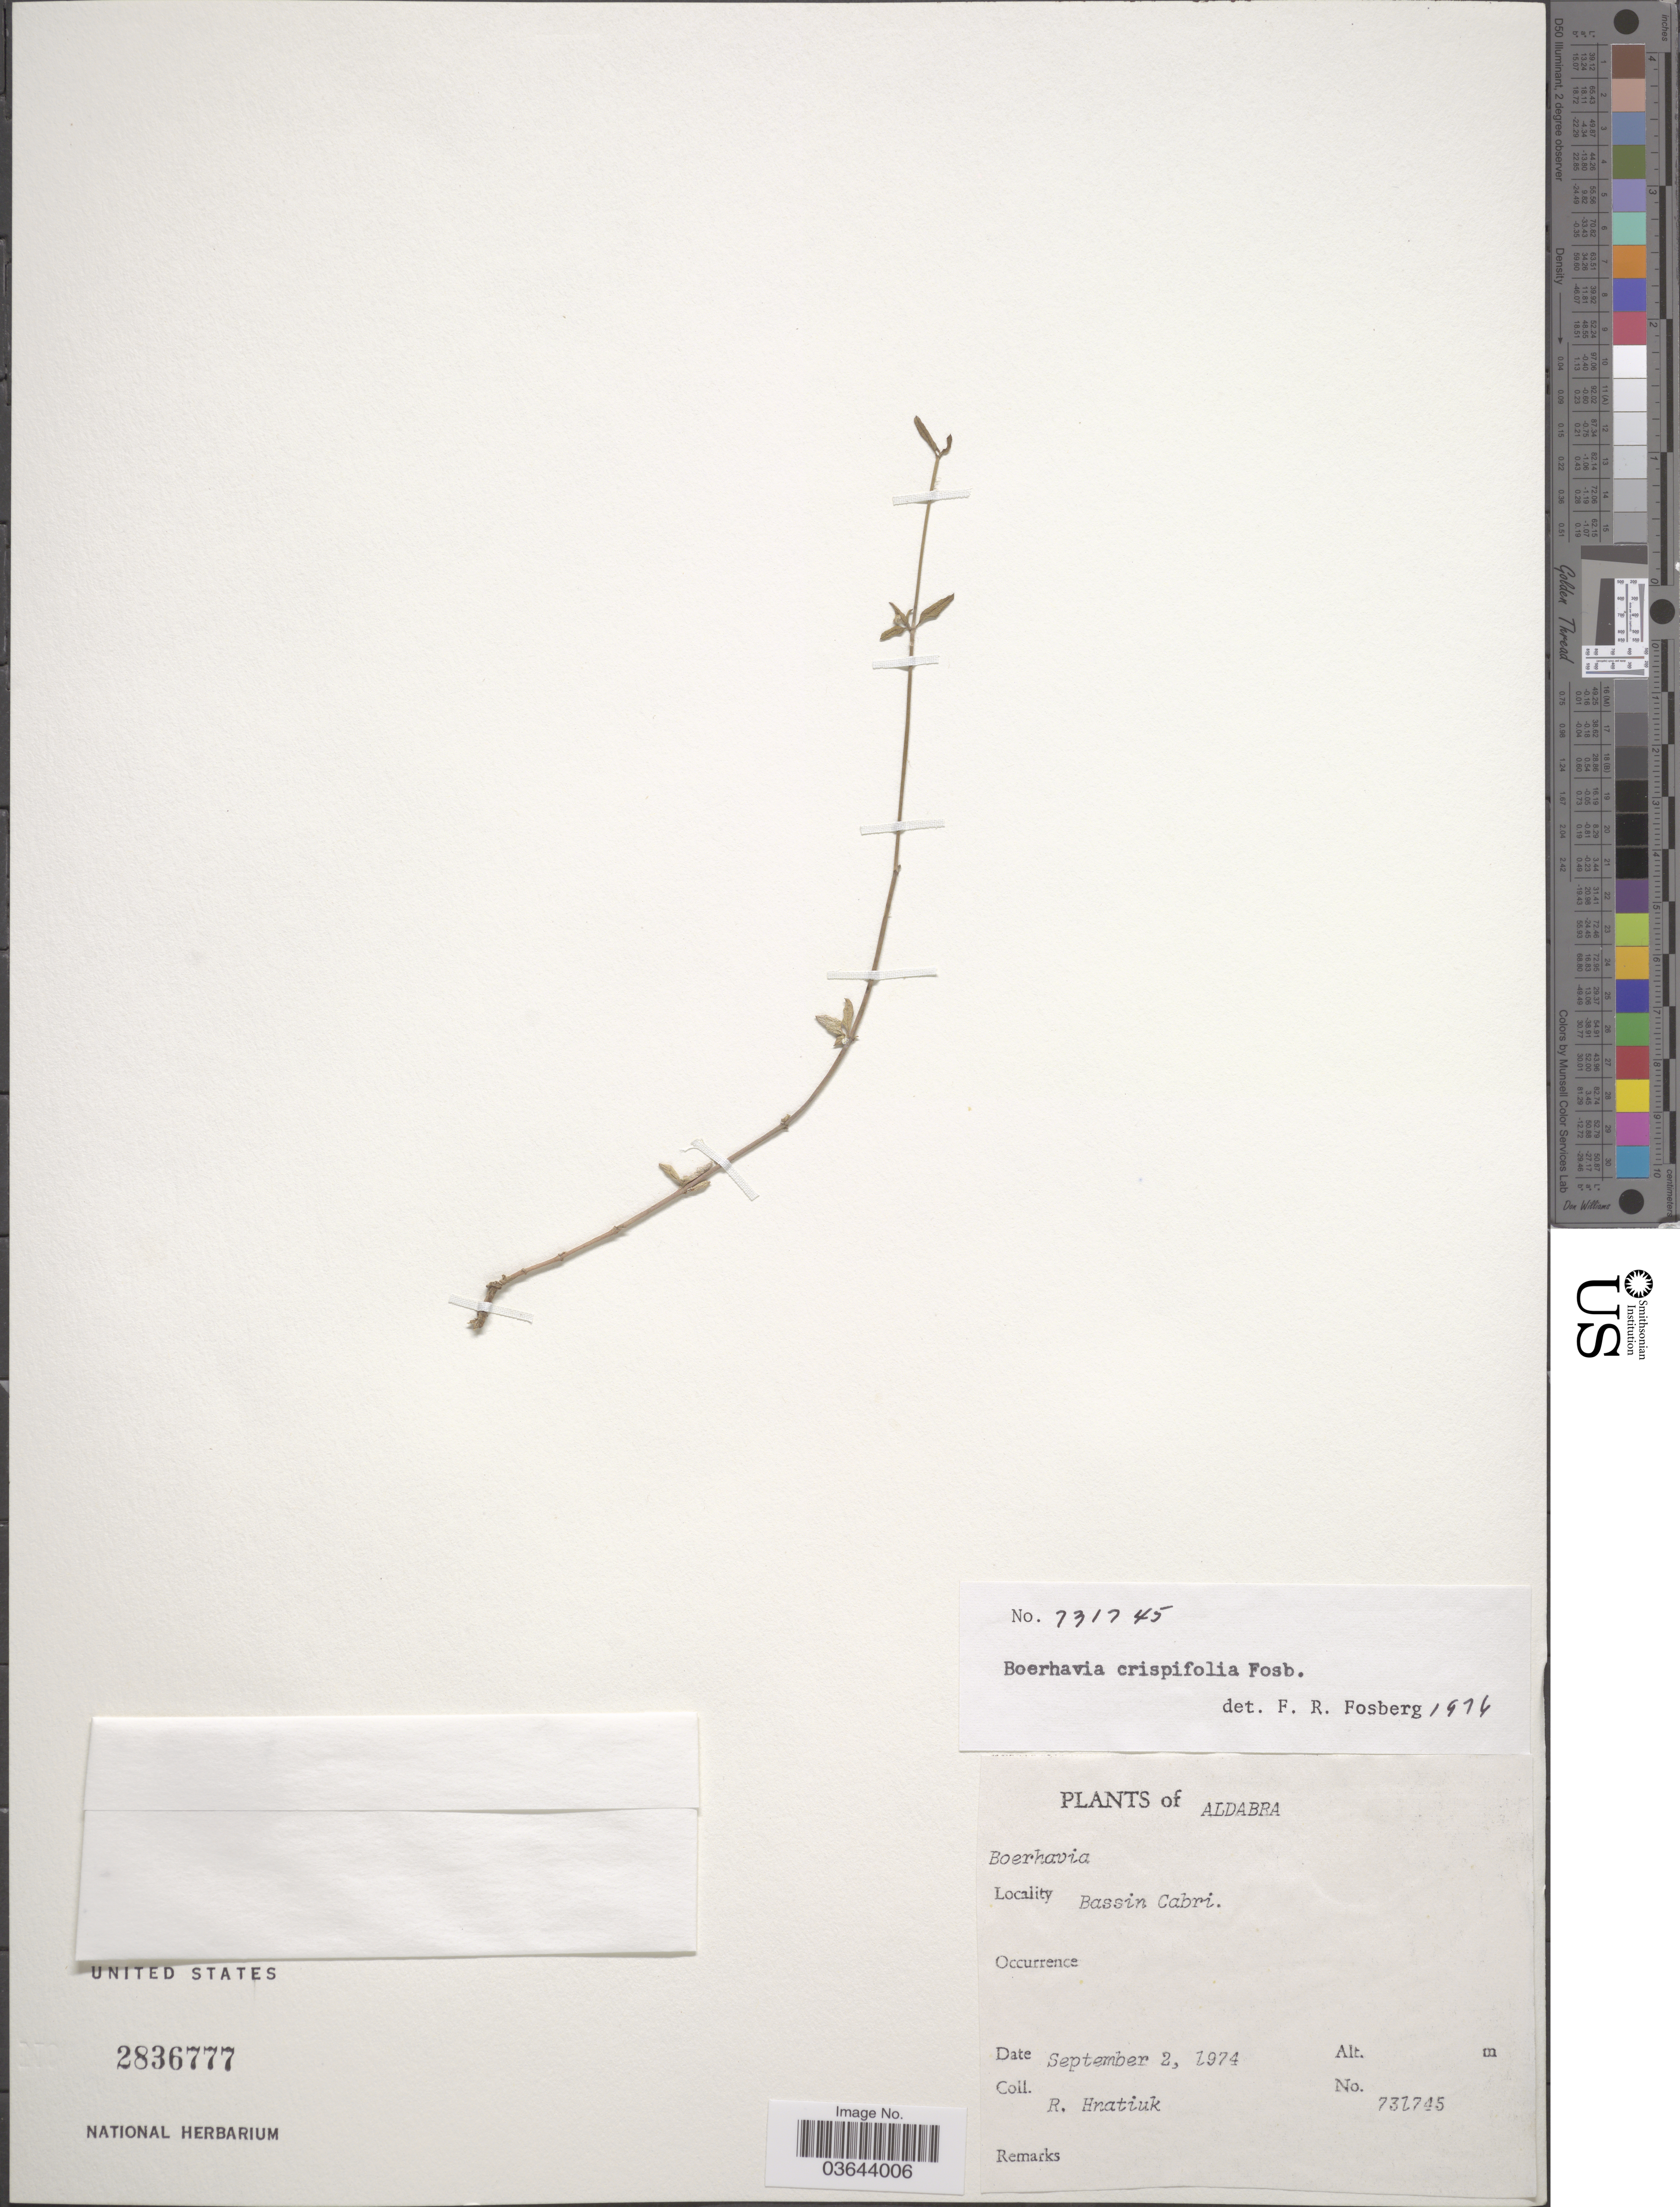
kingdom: Plantae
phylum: Tracheophyta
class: Magnoliopsida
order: Caryophyllales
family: Nyctaginaceae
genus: Boerhavia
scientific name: Boerhavia crispifolia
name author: Fosberg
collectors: R. Hnatiuk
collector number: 731745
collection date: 1974-09-02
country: Seychelles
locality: Aldabra. Bassin Cabri.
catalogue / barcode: US 2836777